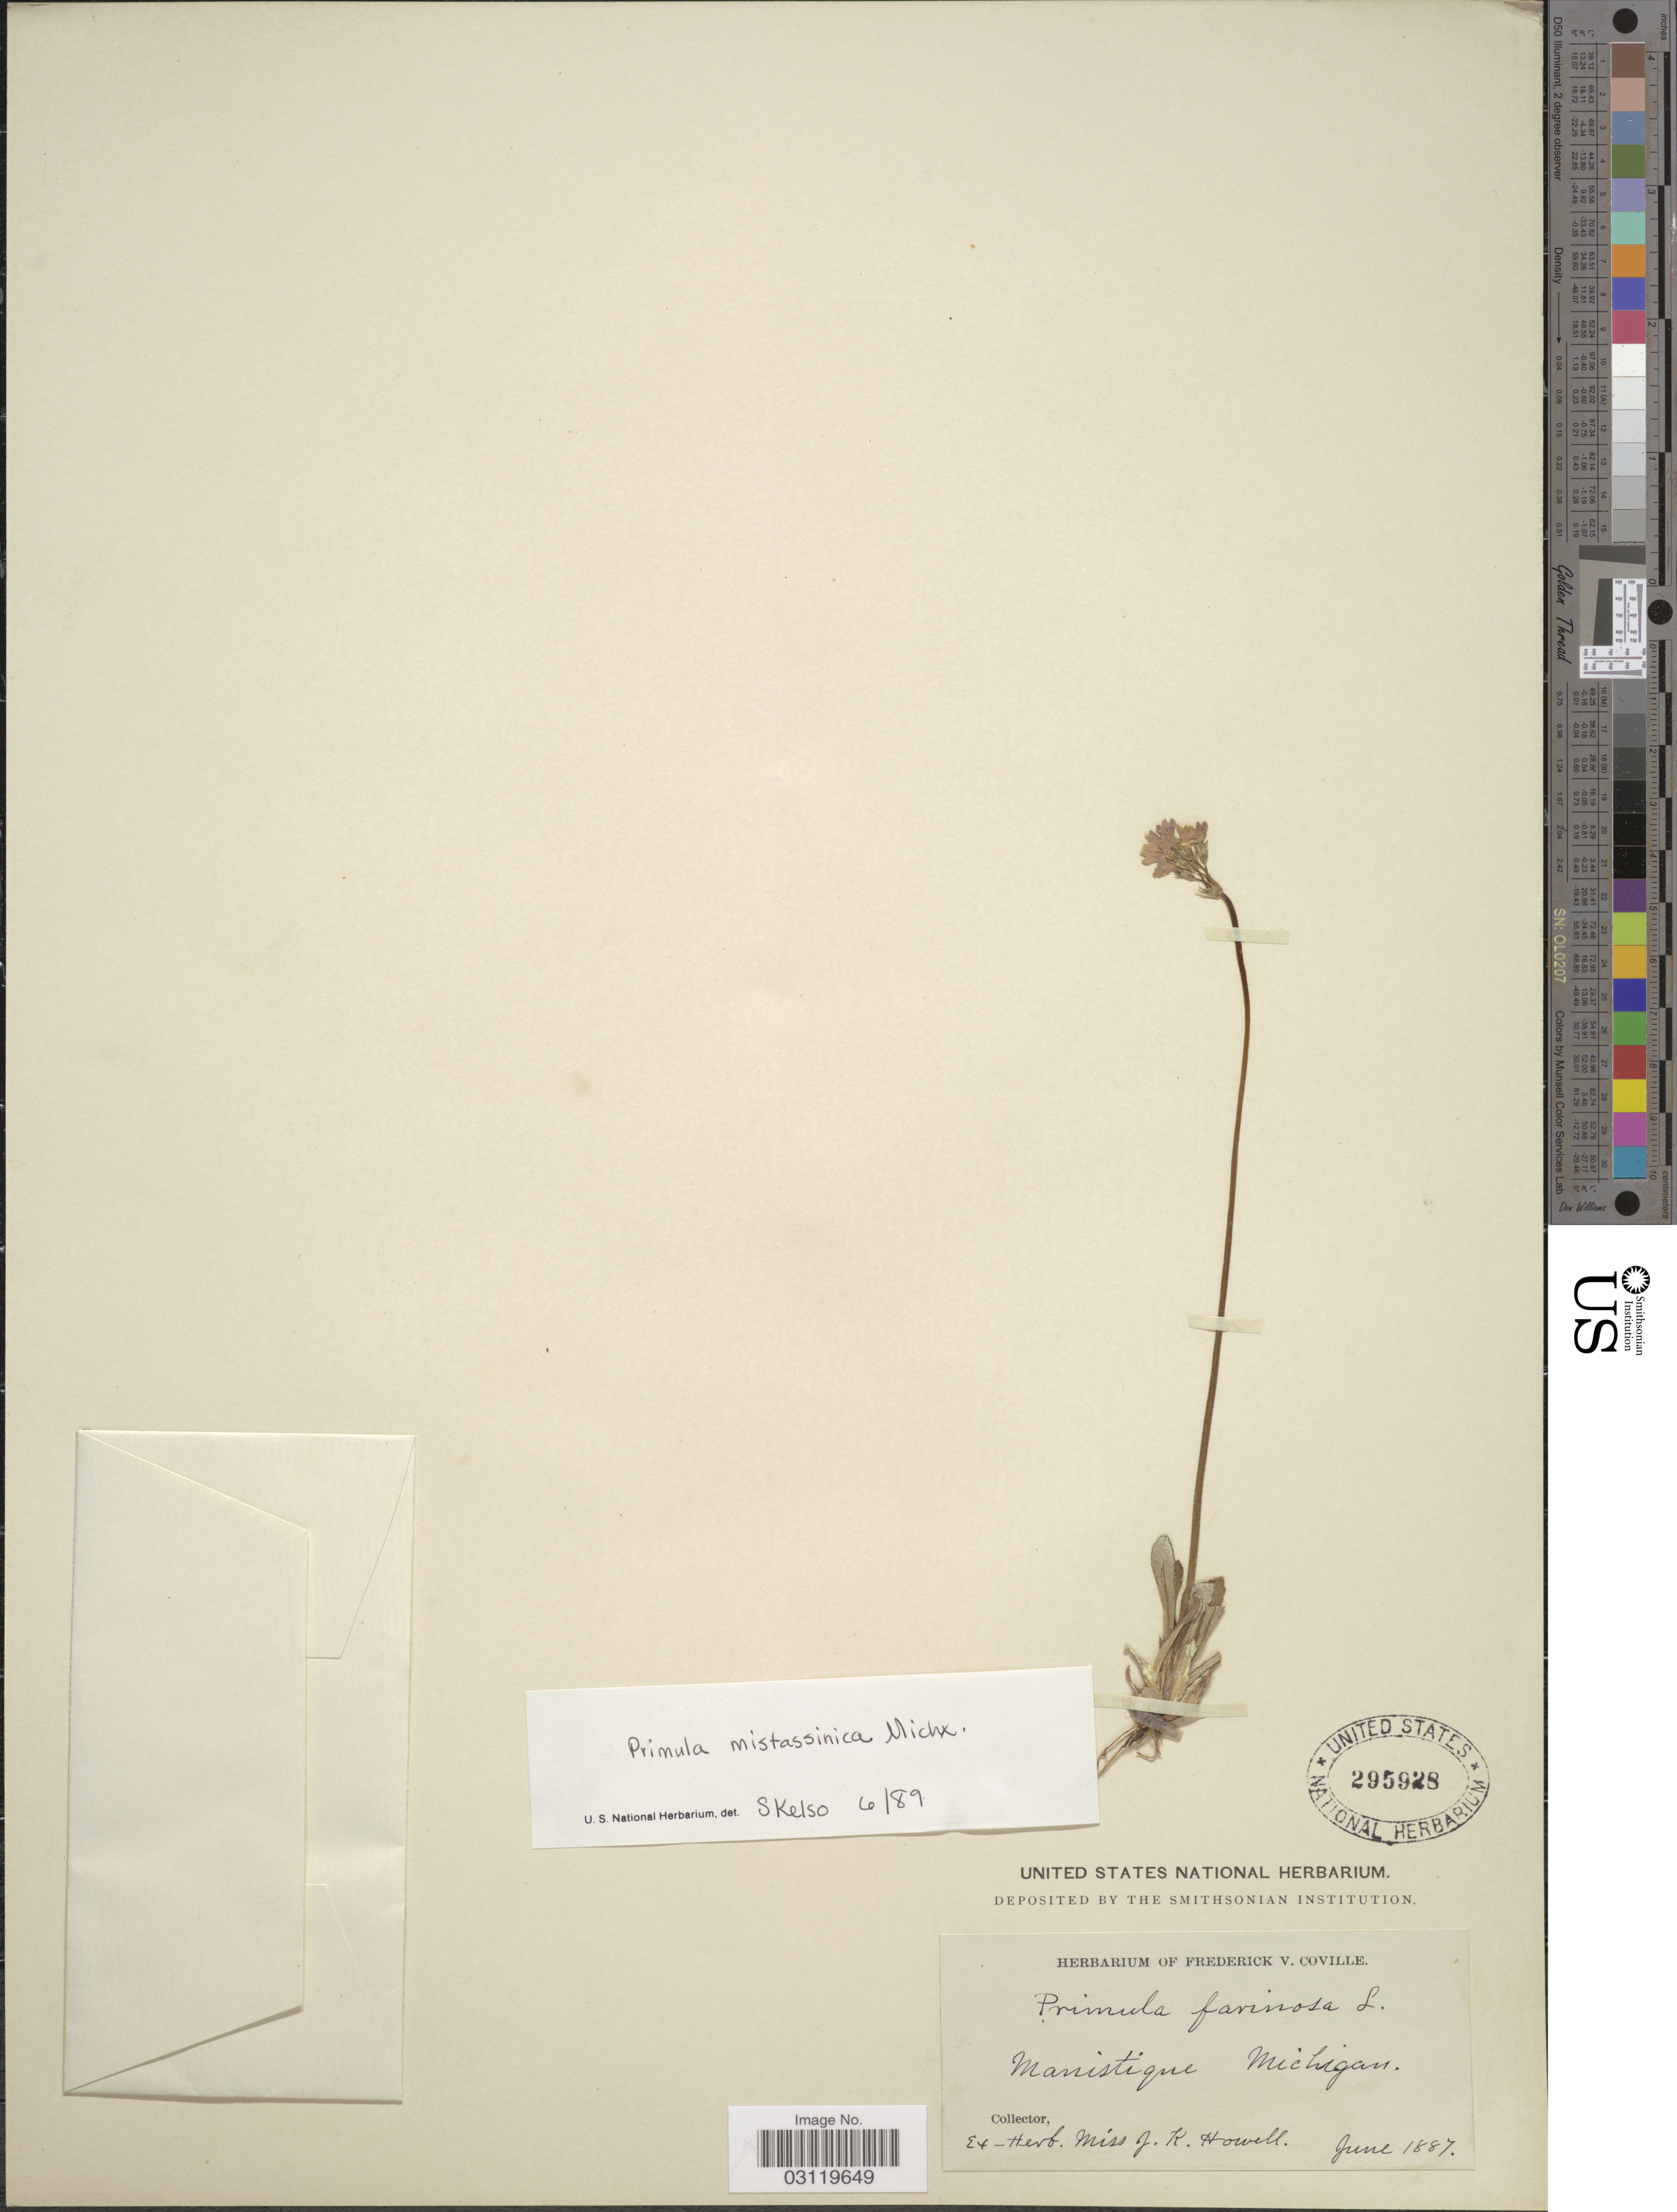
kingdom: Plantae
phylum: Tracheophyta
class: Magnoliopsida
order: Ericales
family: Primulaceae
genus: Primula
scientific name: Primula mistassinica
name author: Michx.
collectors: Ex herb. J. K. Howell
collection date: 1887-06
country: United States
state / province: Michigan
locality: Manistique.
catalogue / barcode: US 295928